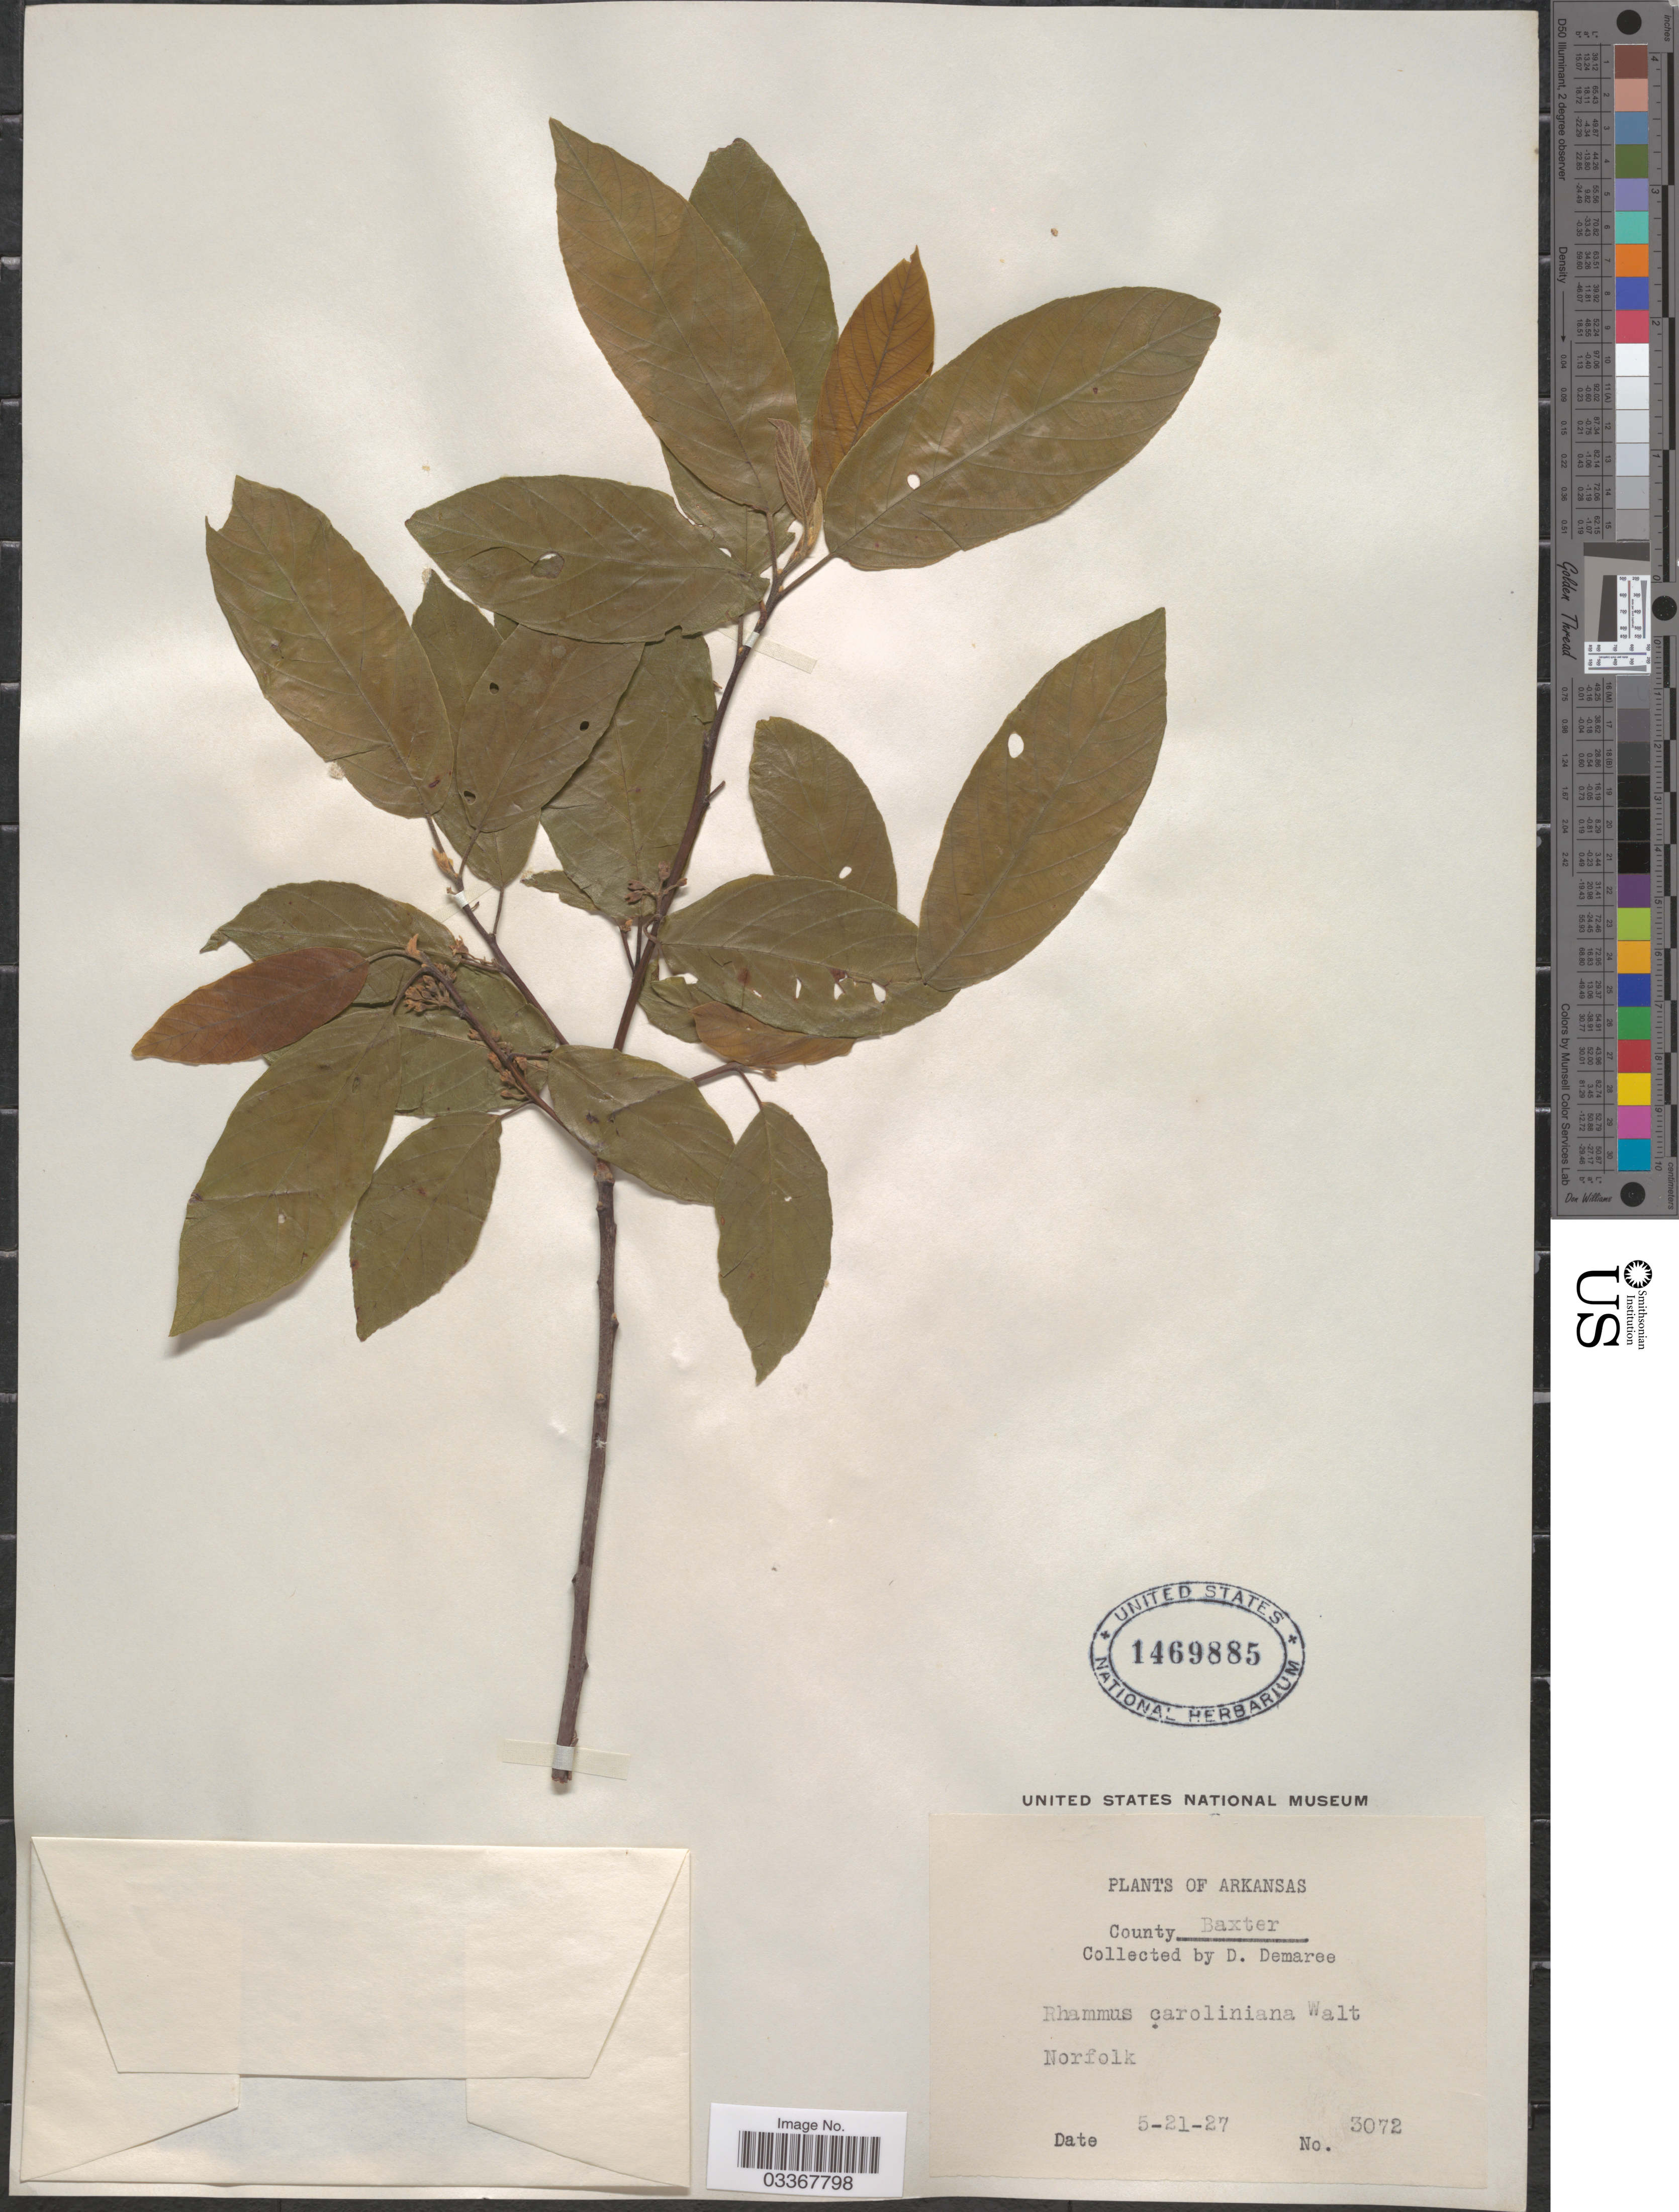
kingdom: Plantae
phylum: Tracheophyta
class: Magnoliopsida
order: Rosales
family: Rhamnaceae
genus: Frangula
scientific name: Frangula caroliniana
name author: (Walter) A. Gray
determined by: Strong, Mark T., (BOT), Smithsonian Institution - National Museum of Natural History (UNITED STATES)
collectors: D. Demaree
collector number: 3072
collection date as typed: Transcribed d/m/y: 21/5/27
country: United States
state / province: Arkansas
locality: County Baxter, Norfolk.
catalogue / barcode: US 1469885